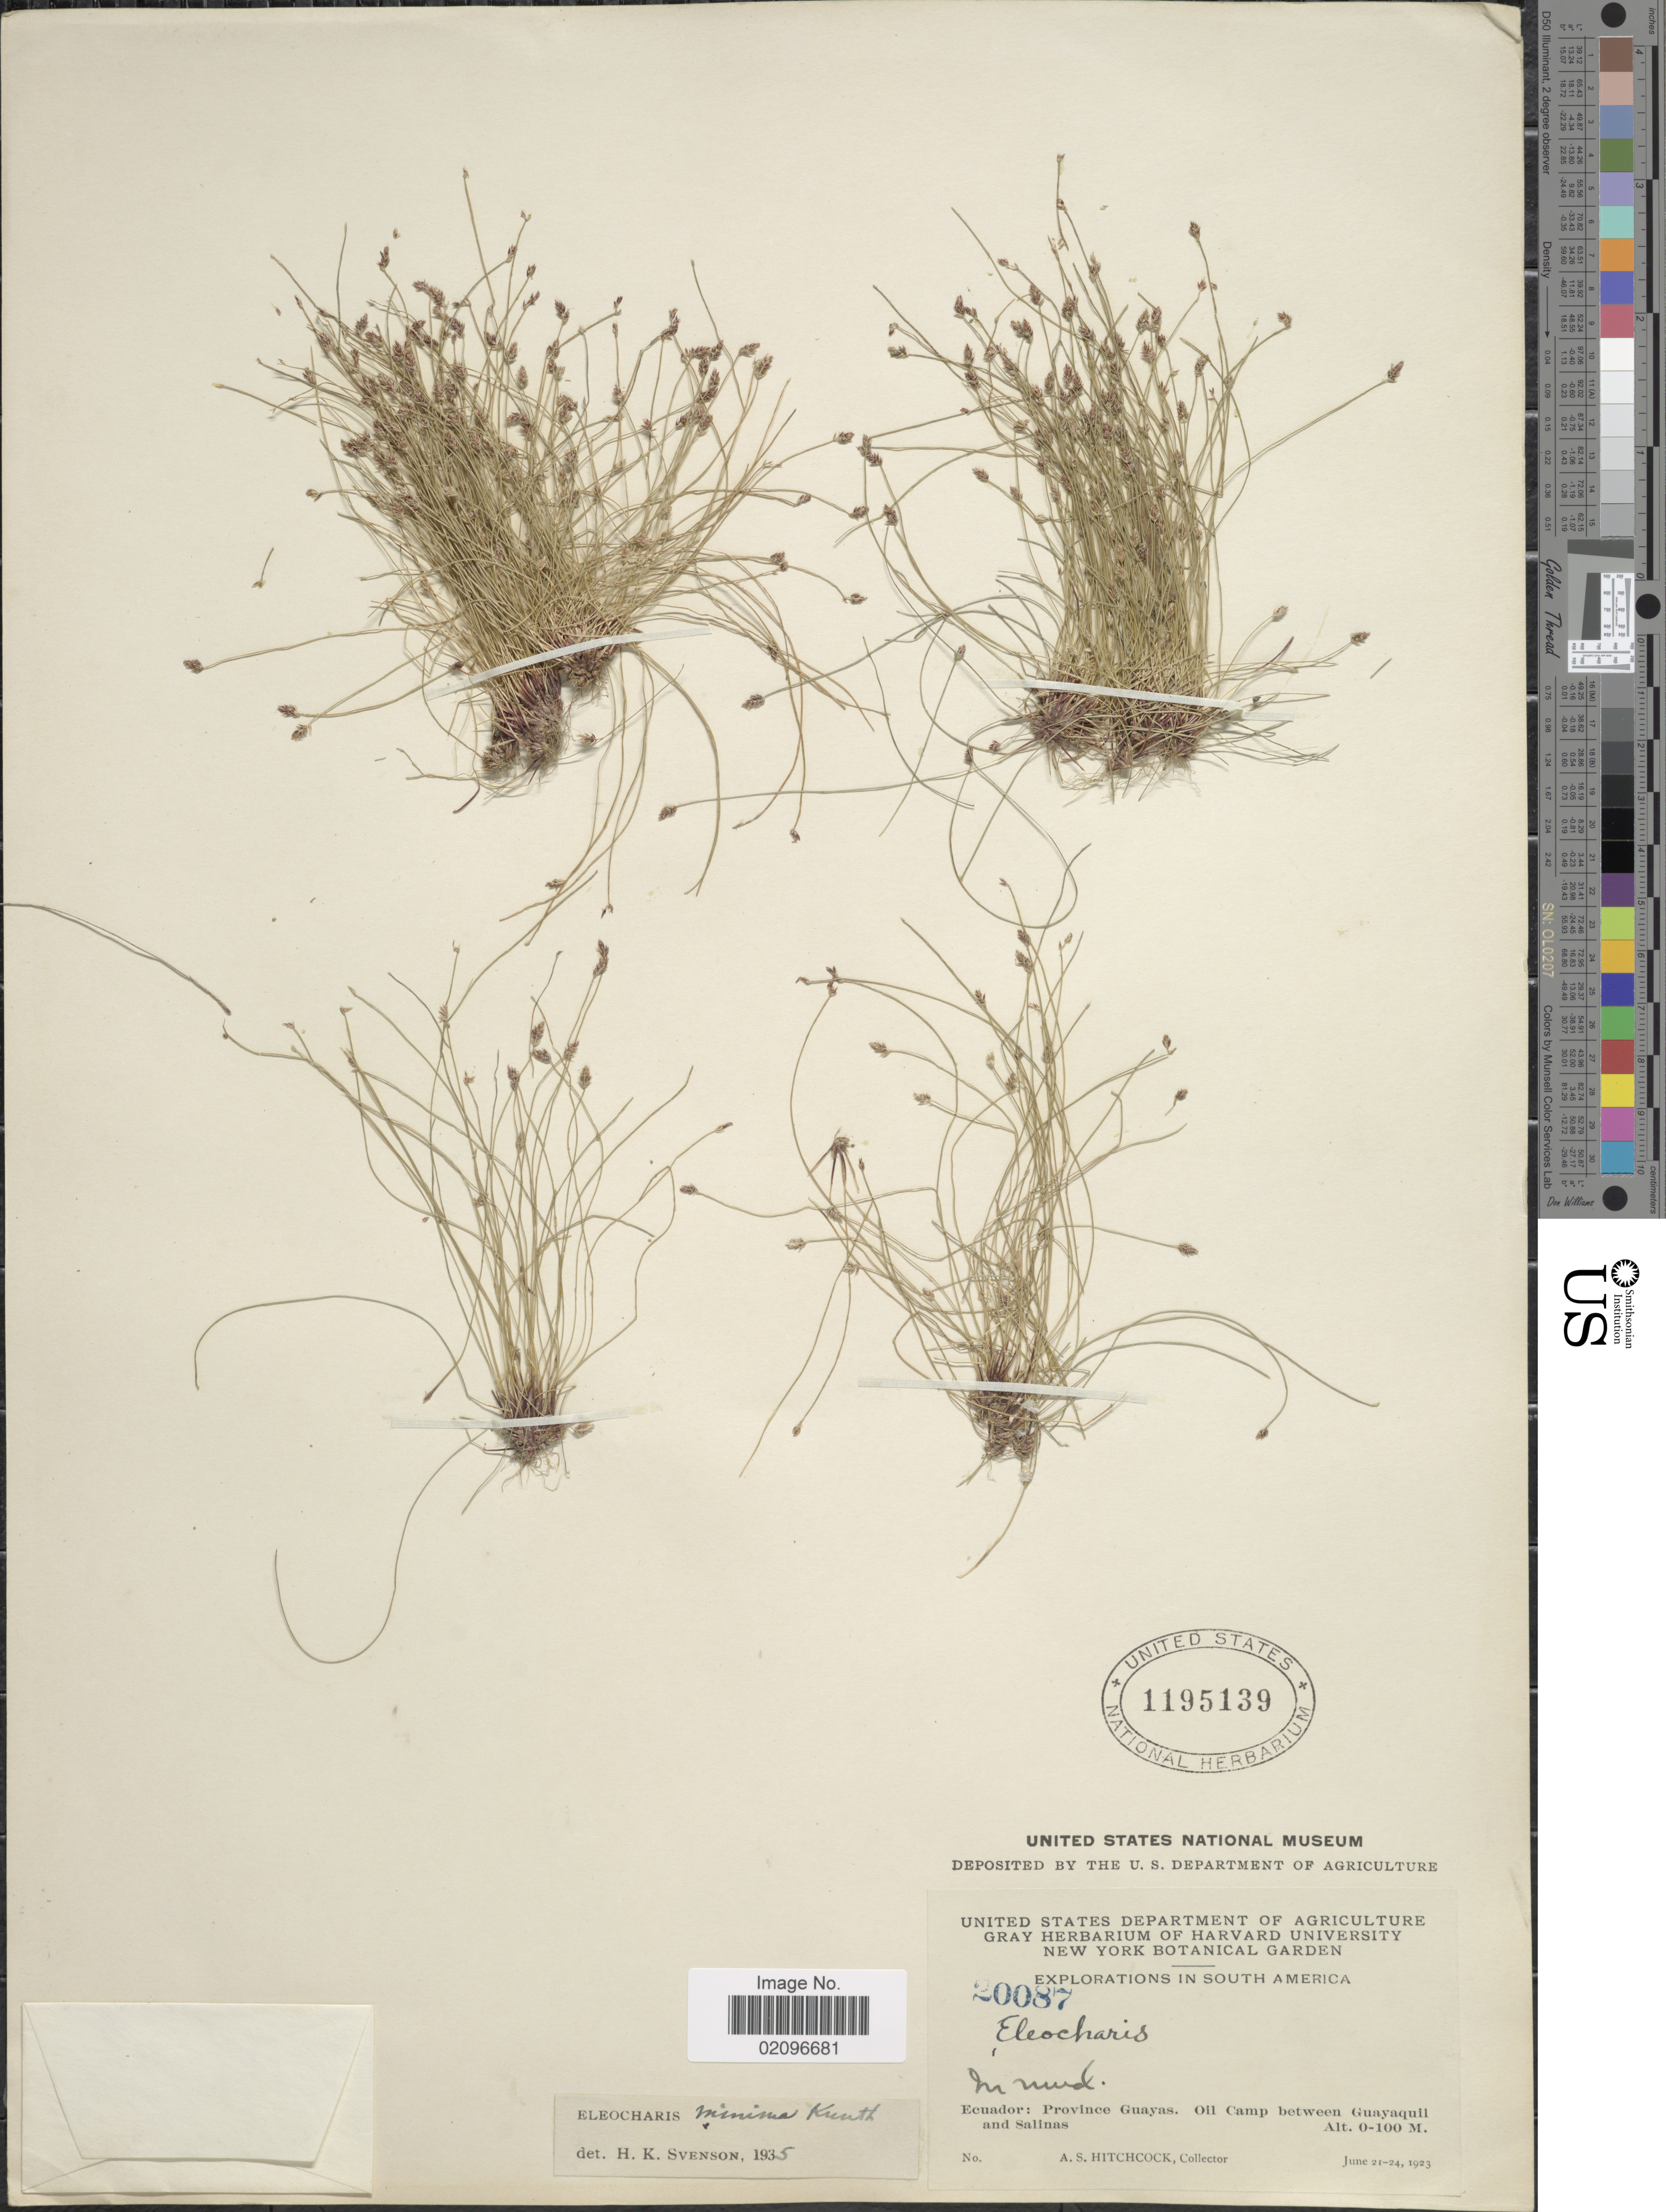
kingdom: Plantae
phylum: Tracheophyta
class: Liliopsida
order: Poales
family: Cyperaceae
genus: Eleocharis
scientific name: Eleocharis minima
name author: Kunth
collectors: A. S. Hitchcock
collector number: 20087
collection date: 1923-06-21/1923-06-24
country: Ecuador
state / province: Guayas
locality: Ecuador: Province Guayas, Oil camp between Guayaquil and Salinas.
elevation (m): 0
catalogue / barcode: US 1195139